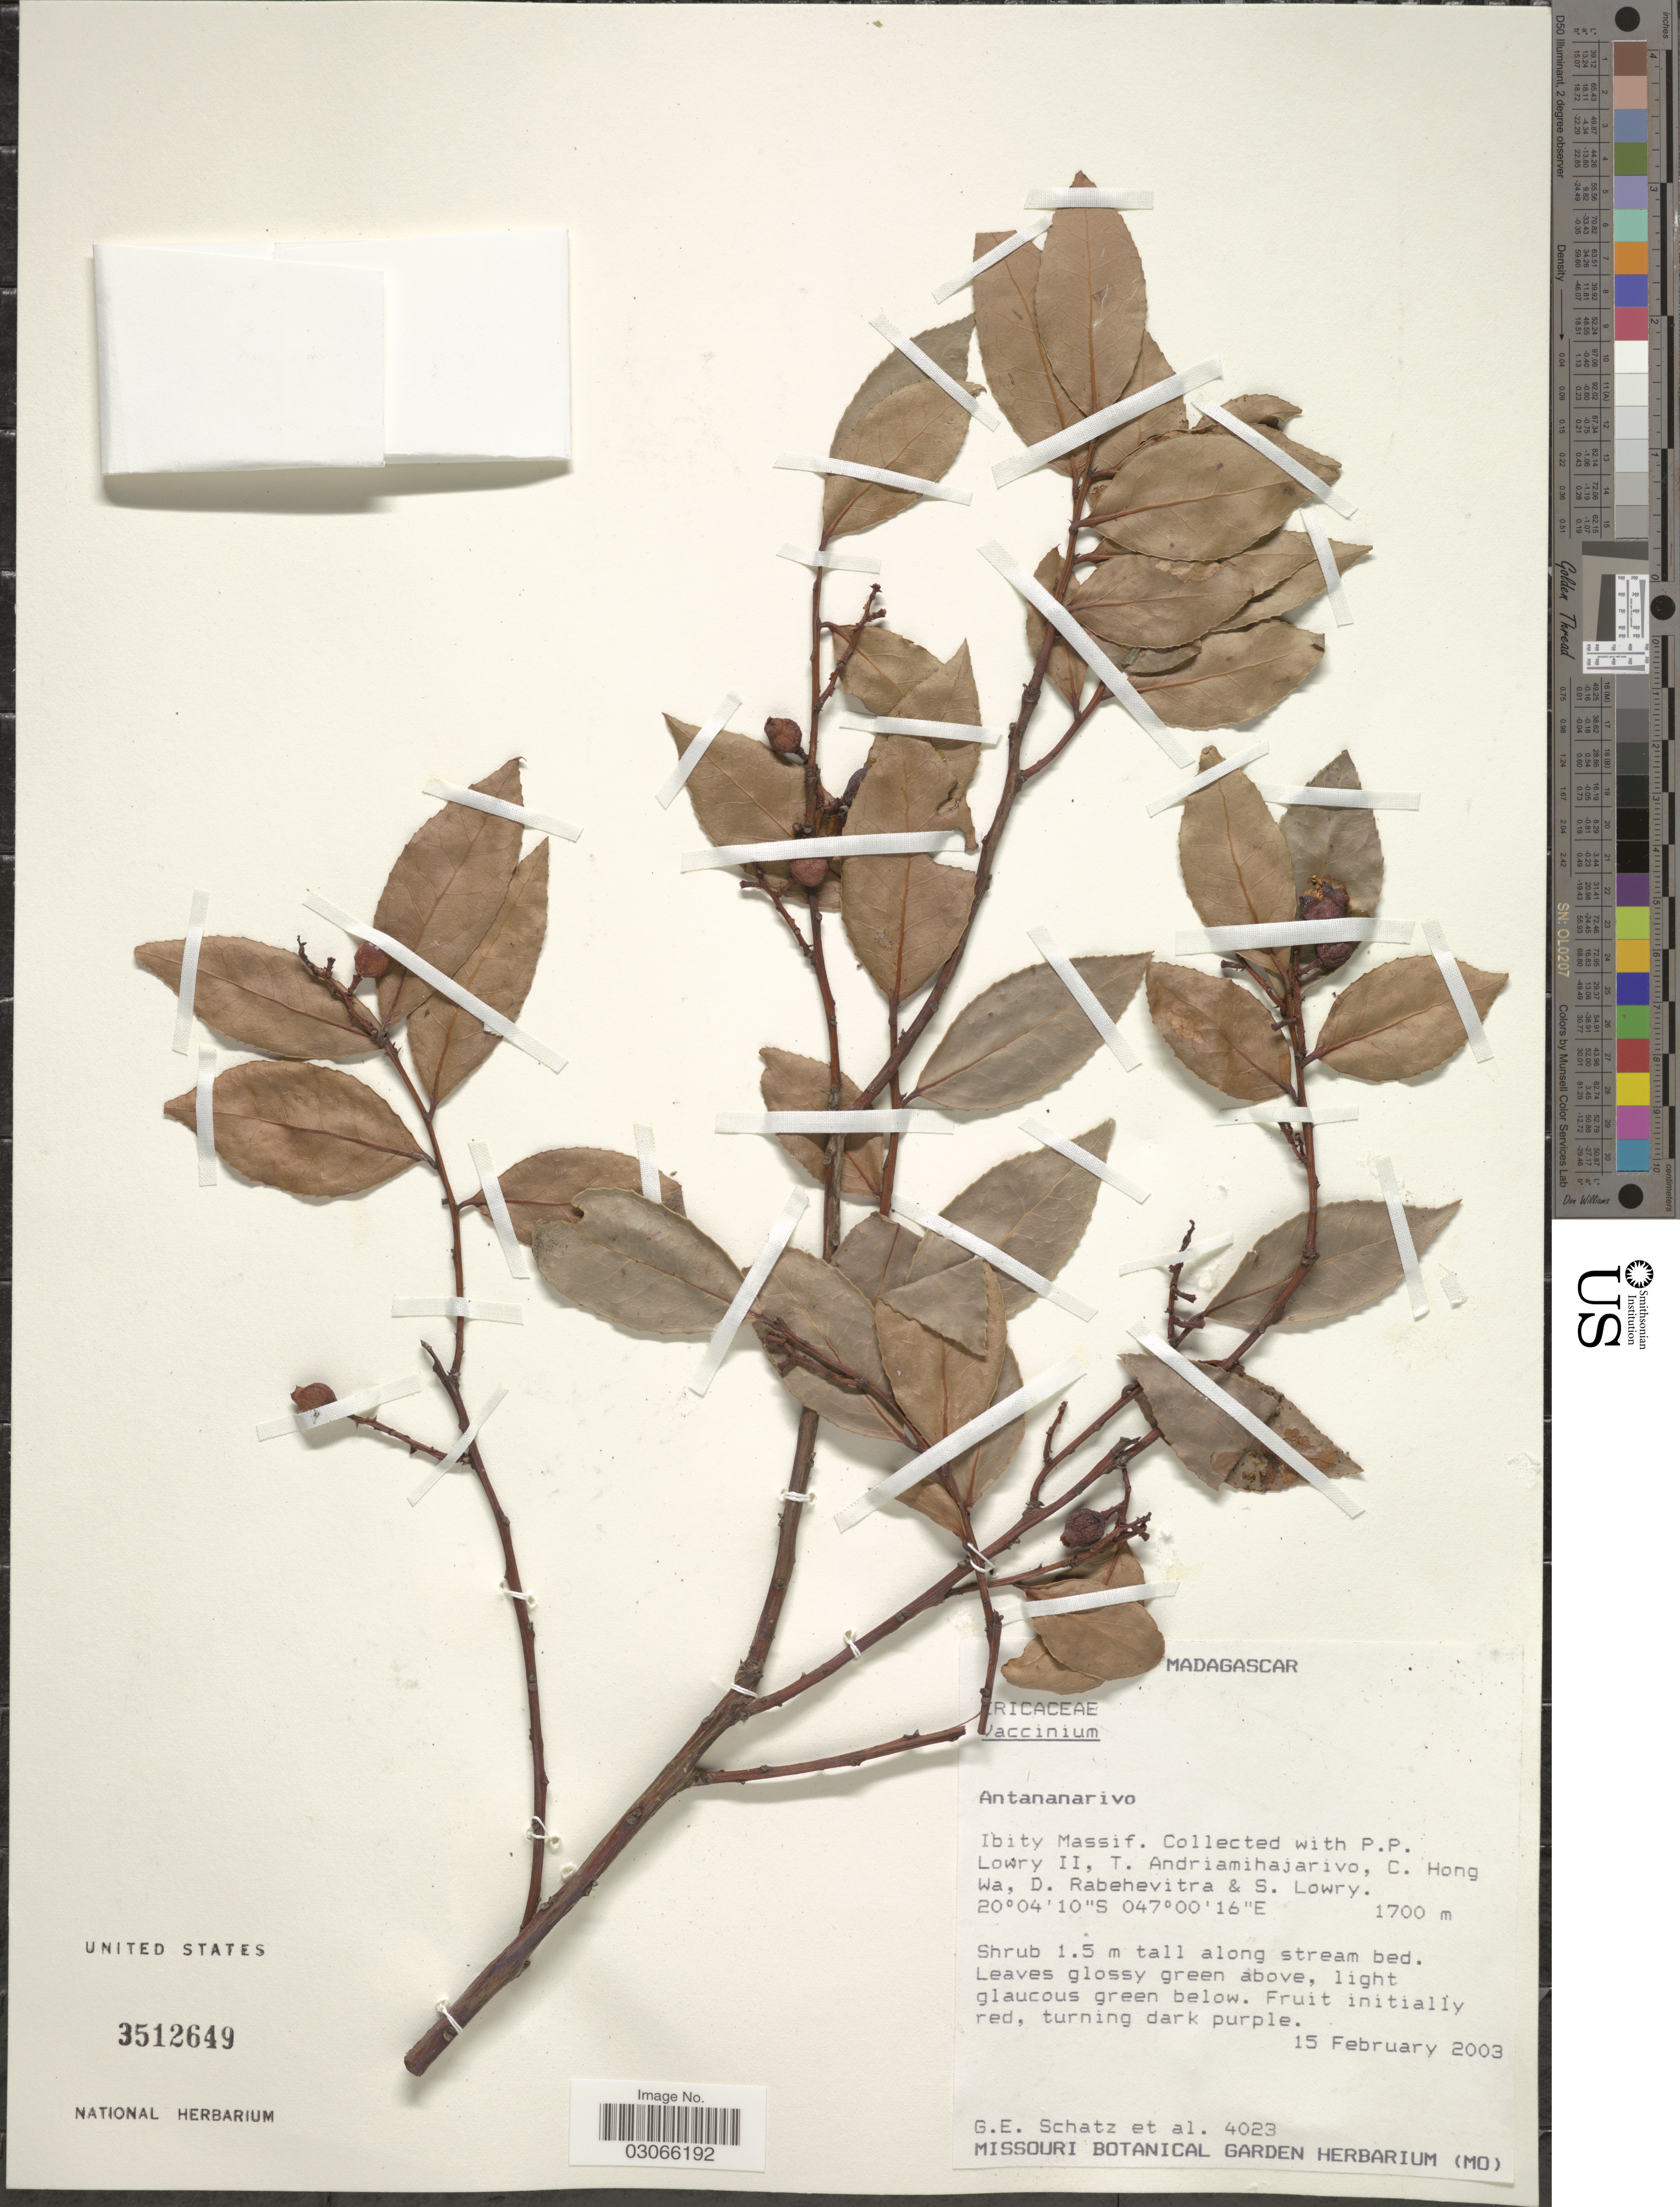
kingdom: Plantae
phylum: Tracheophyta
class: Magnoliopsida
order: Ericales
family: Ericaceae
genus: Vaccinium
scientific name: Vaccinium sp.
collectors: G. Schatz, P. P. Lowry, T. H. Andriamihajarivo, C. Hong Wa & et al.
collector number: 4023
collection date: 2003-02-15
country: Madagascar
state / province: Vakinankaratra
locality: Ibity Massif.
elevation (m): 1700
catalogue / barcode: US 3512649